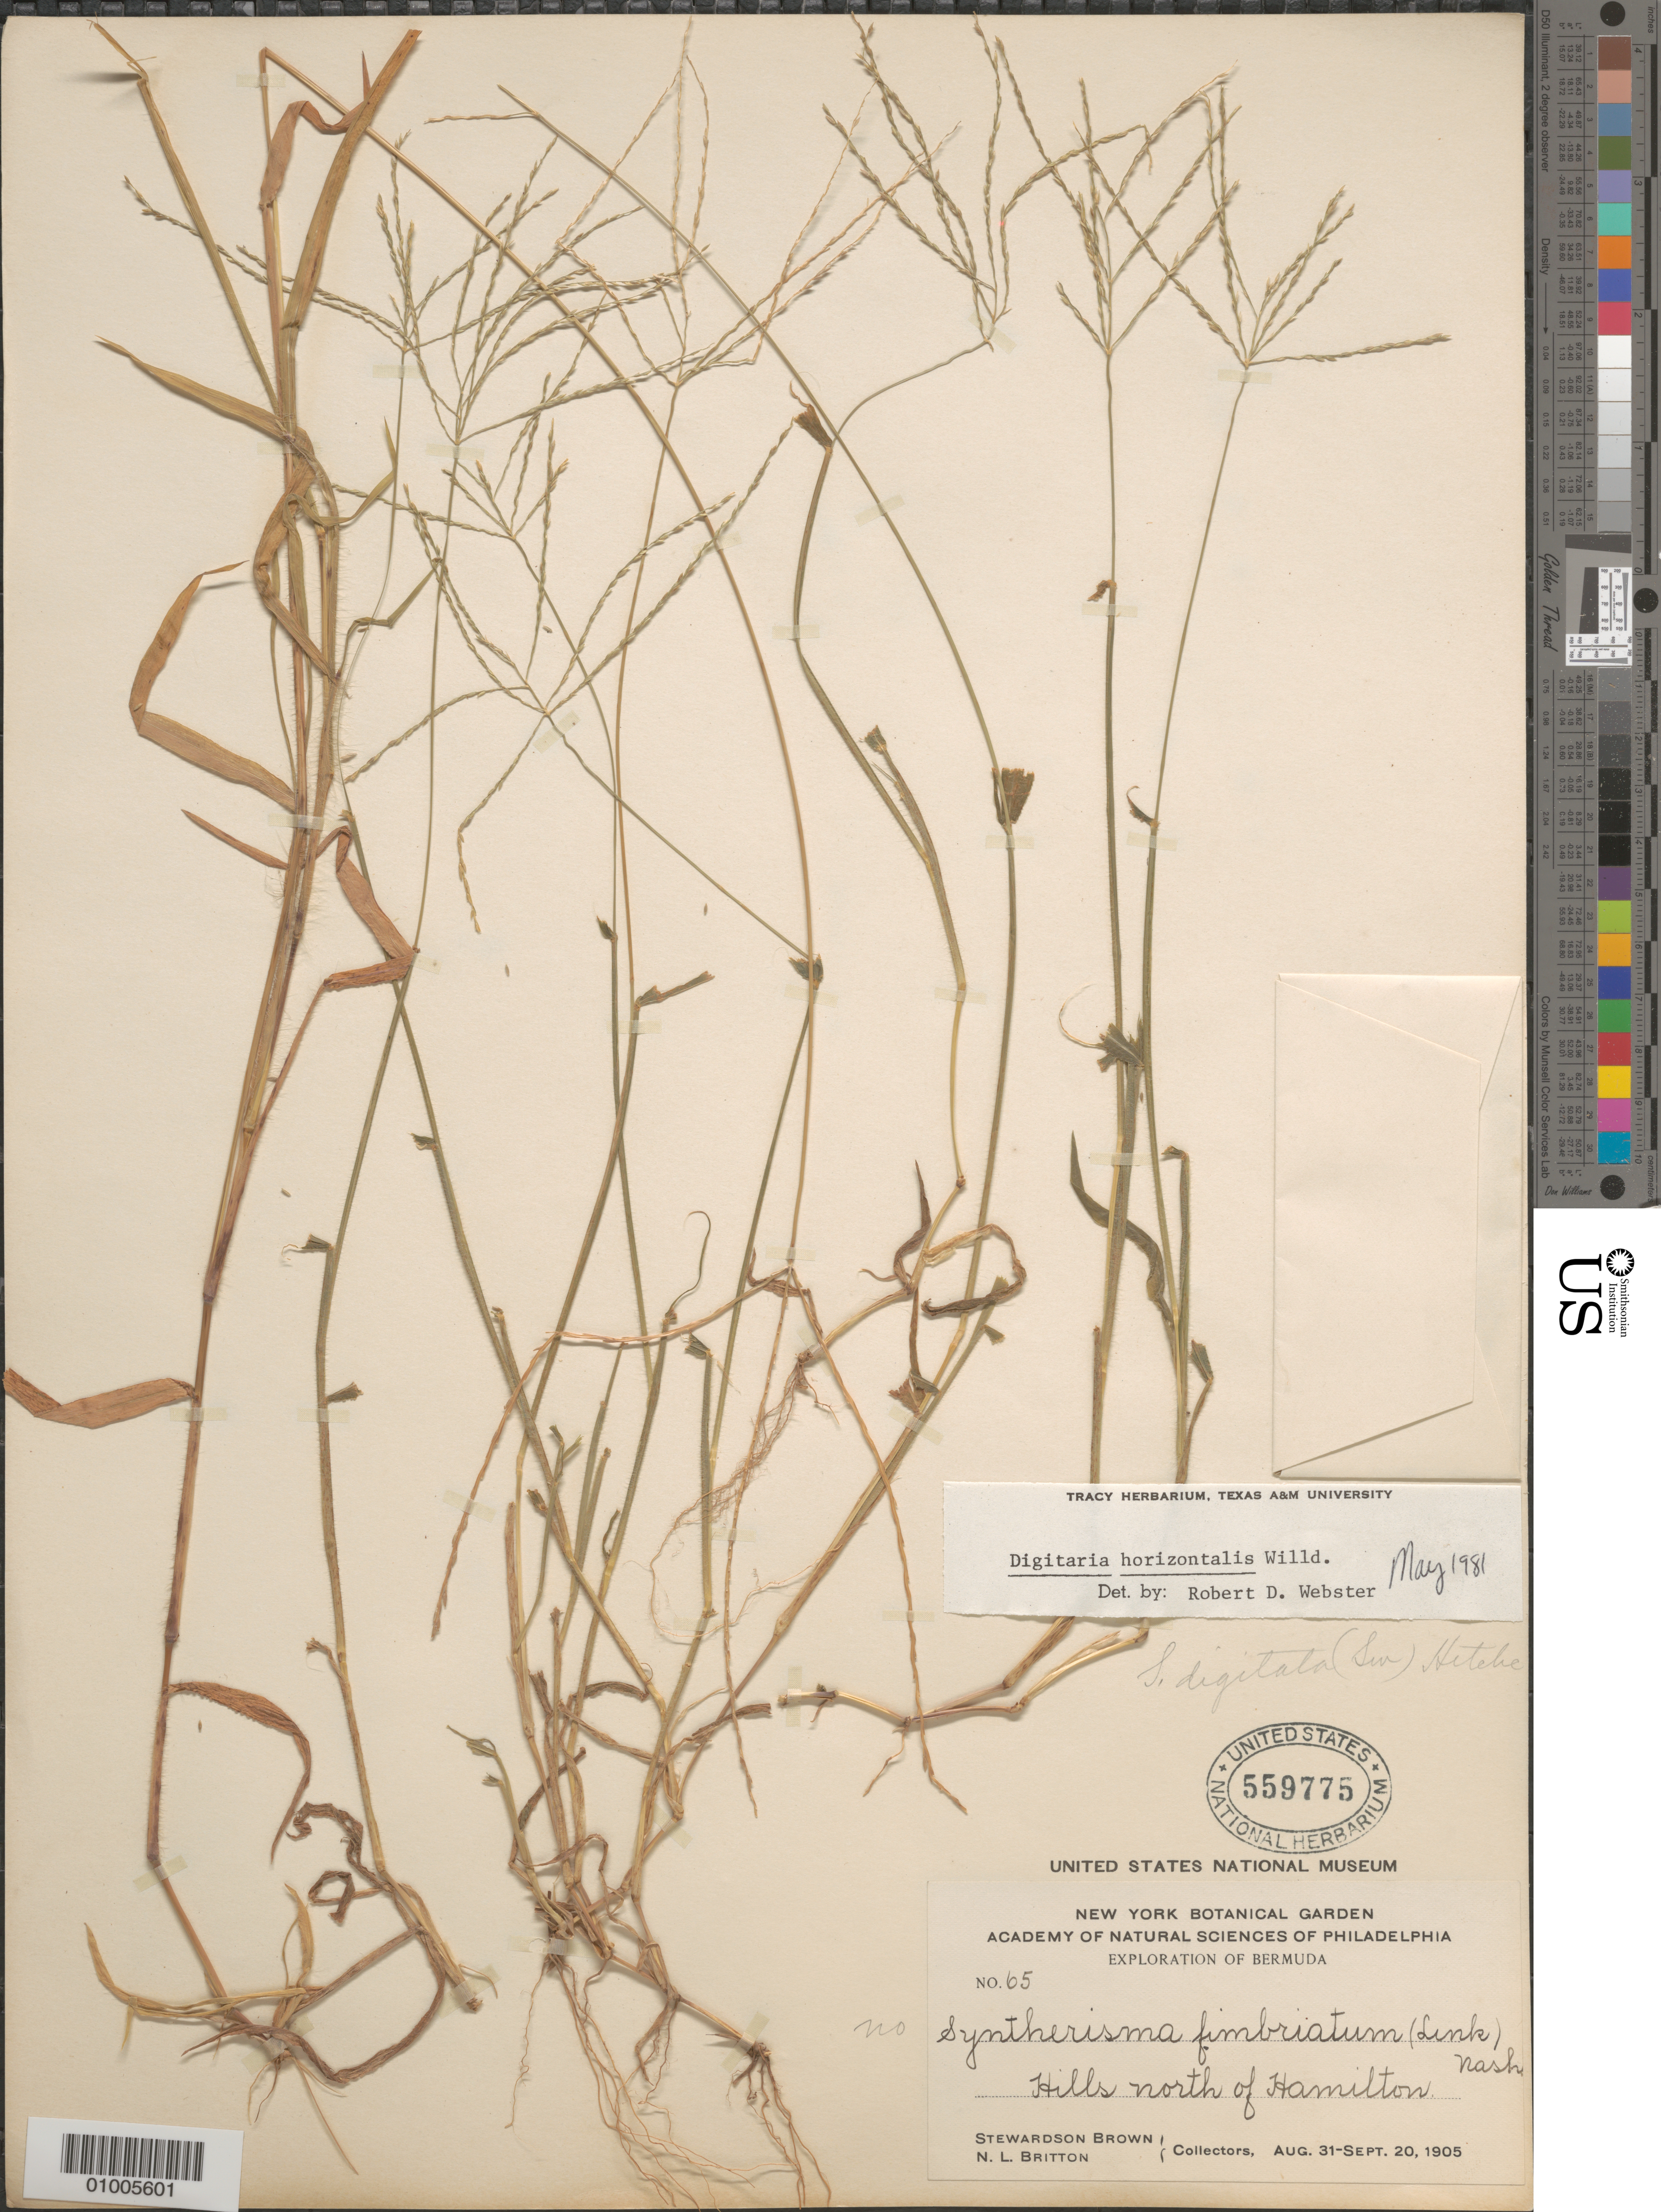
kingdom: Plantae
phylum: Tracheophyta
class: Liliopsida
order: Poales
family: Poaceae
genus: Digitaria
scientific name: Digitaria horizontalis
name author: Willd.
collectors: S. Brown & N. Britton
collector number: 65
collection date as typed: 31 Aug 1905 to 20 Sep 1905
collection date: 1905-08-31/1905-09-20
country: Bermuda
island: Bermuda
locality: Hills N of Hamilton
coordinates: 0 N, 0 E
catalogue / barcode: US 559775